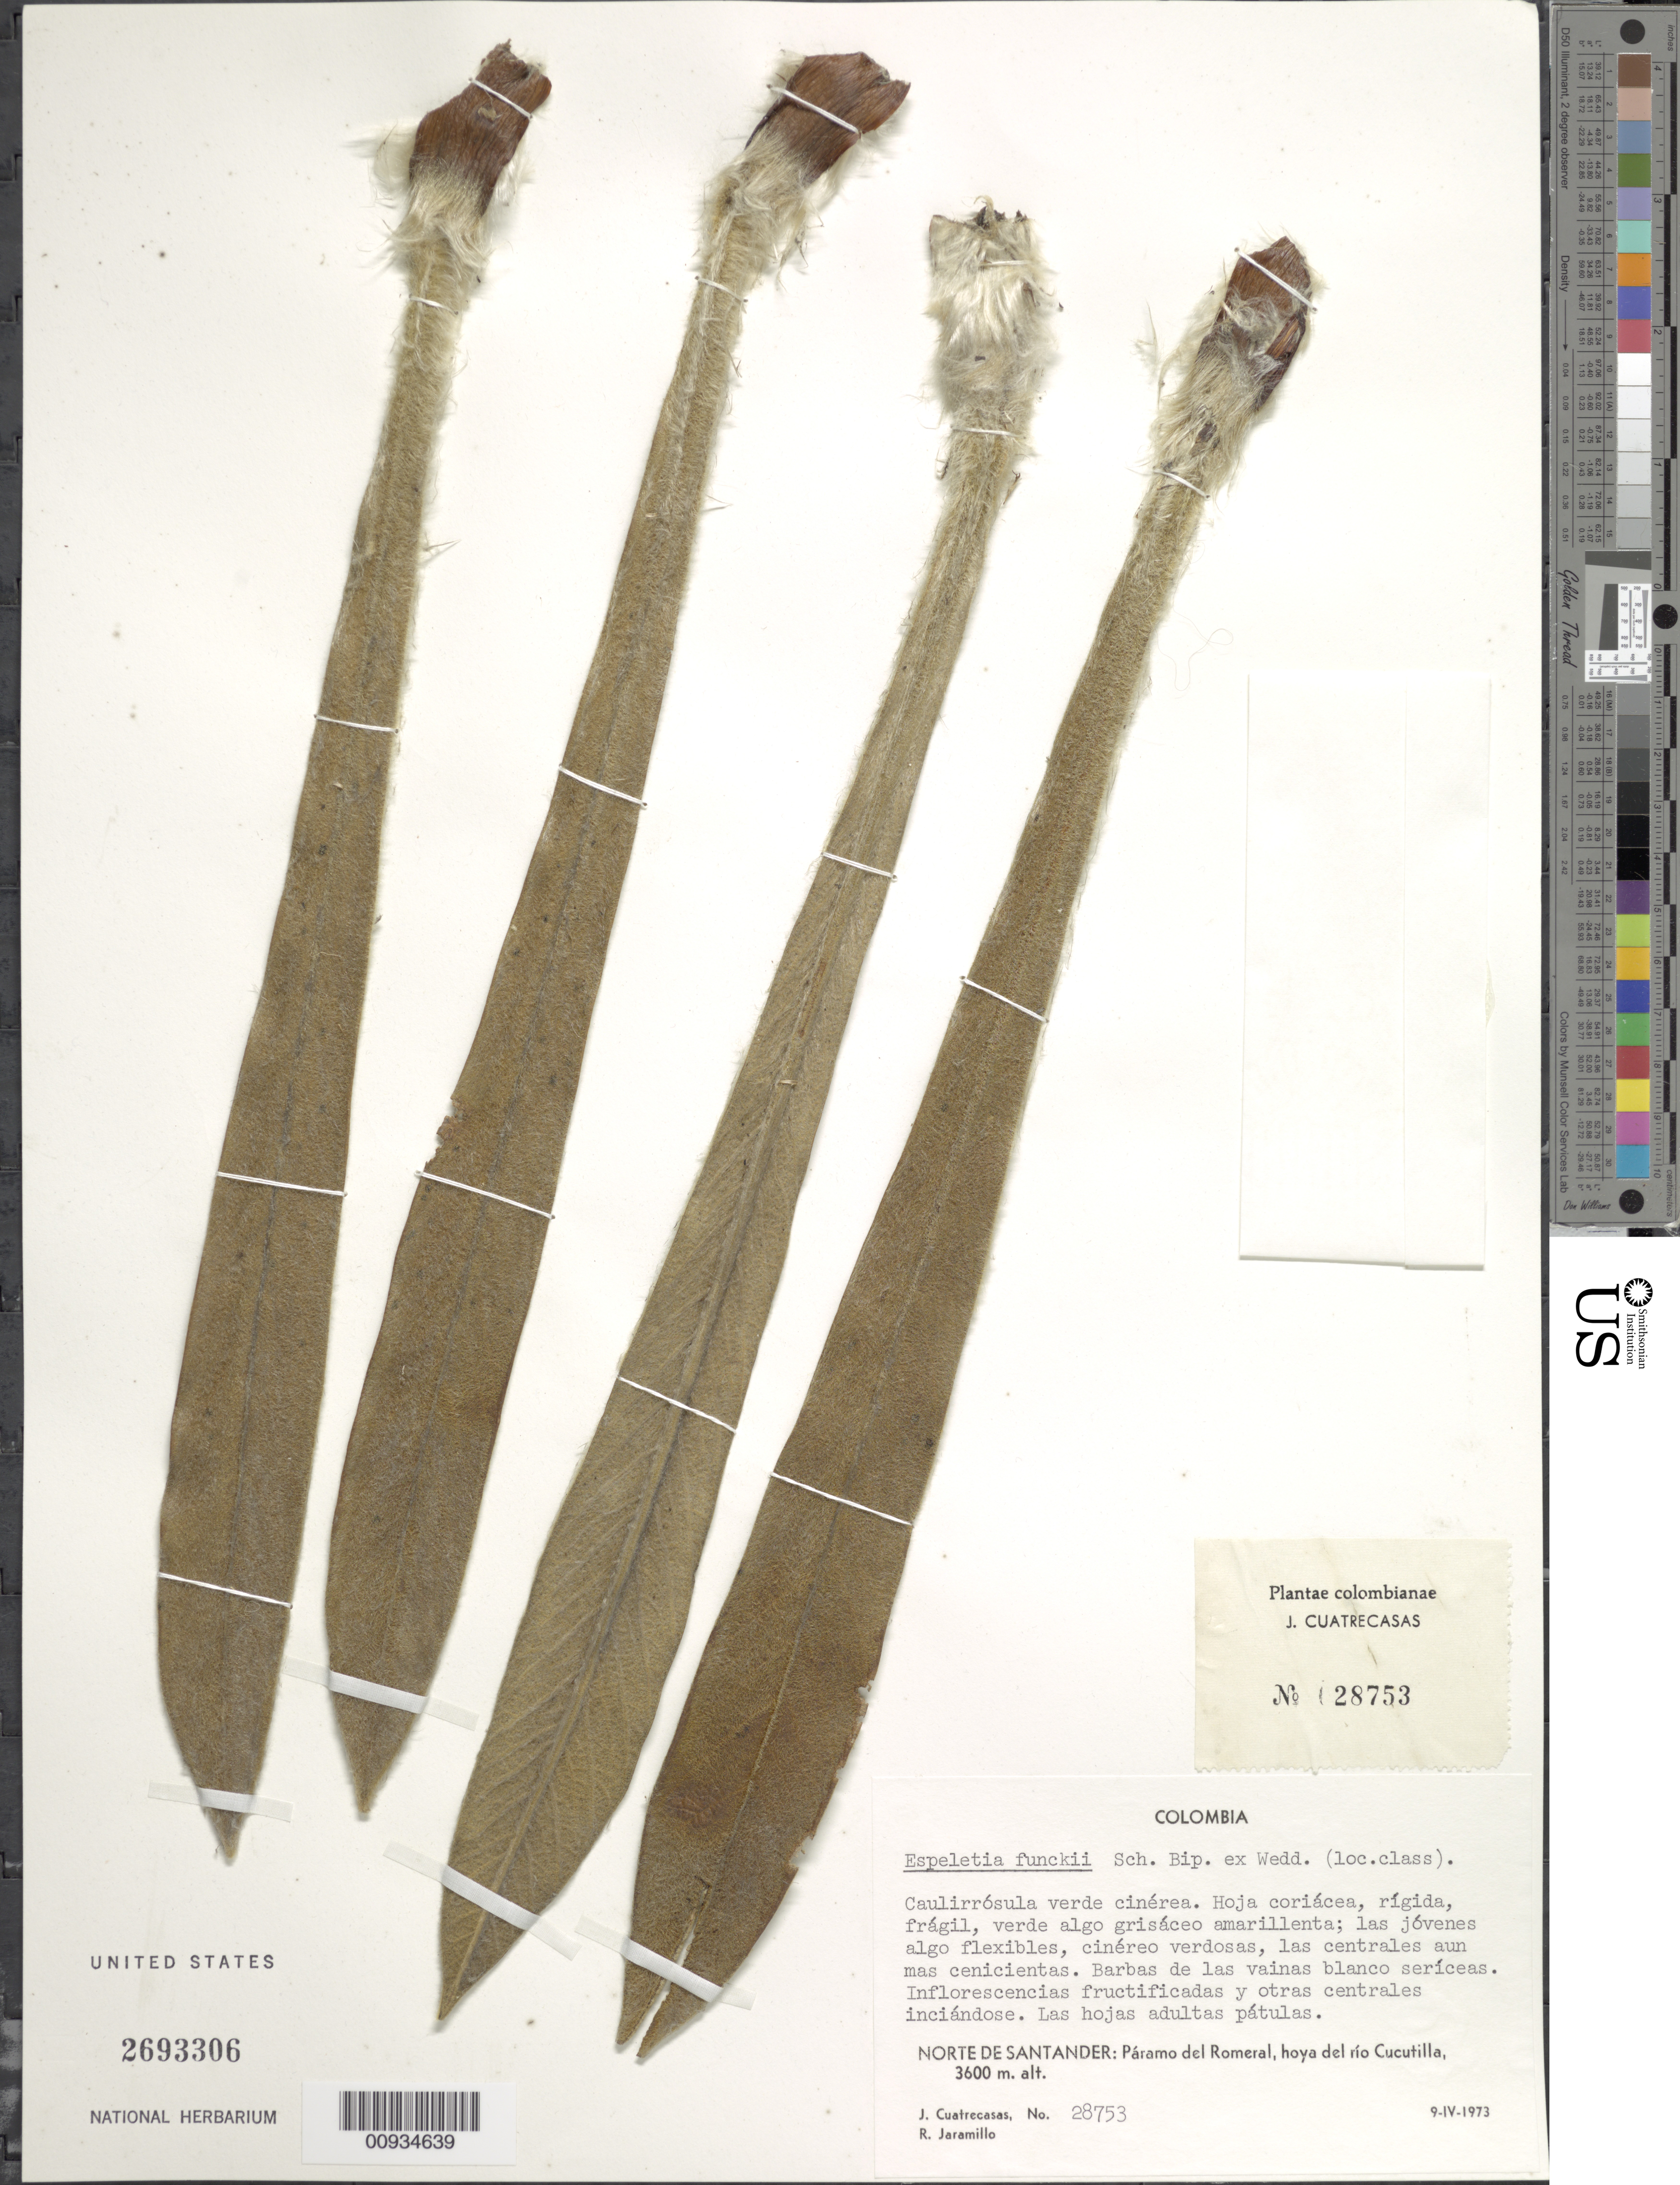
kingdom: Plantae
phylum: Tracheophyta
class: Magnoliopsida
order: Asterales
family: Asteraceae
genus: Espeletiopsis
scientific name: Espeletiopsis funckii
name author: (Sch. Bip. ex Wedd.) Cuatrec.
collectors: J. Cuatrecasas & R. Jaramillo M.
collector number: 28753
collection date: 1973-04-09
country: Colombia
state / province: Norte de Santander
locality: Páramo del Romeral. Hoya del Río Cucutilla.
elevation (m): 3600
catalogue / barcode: US 2693306